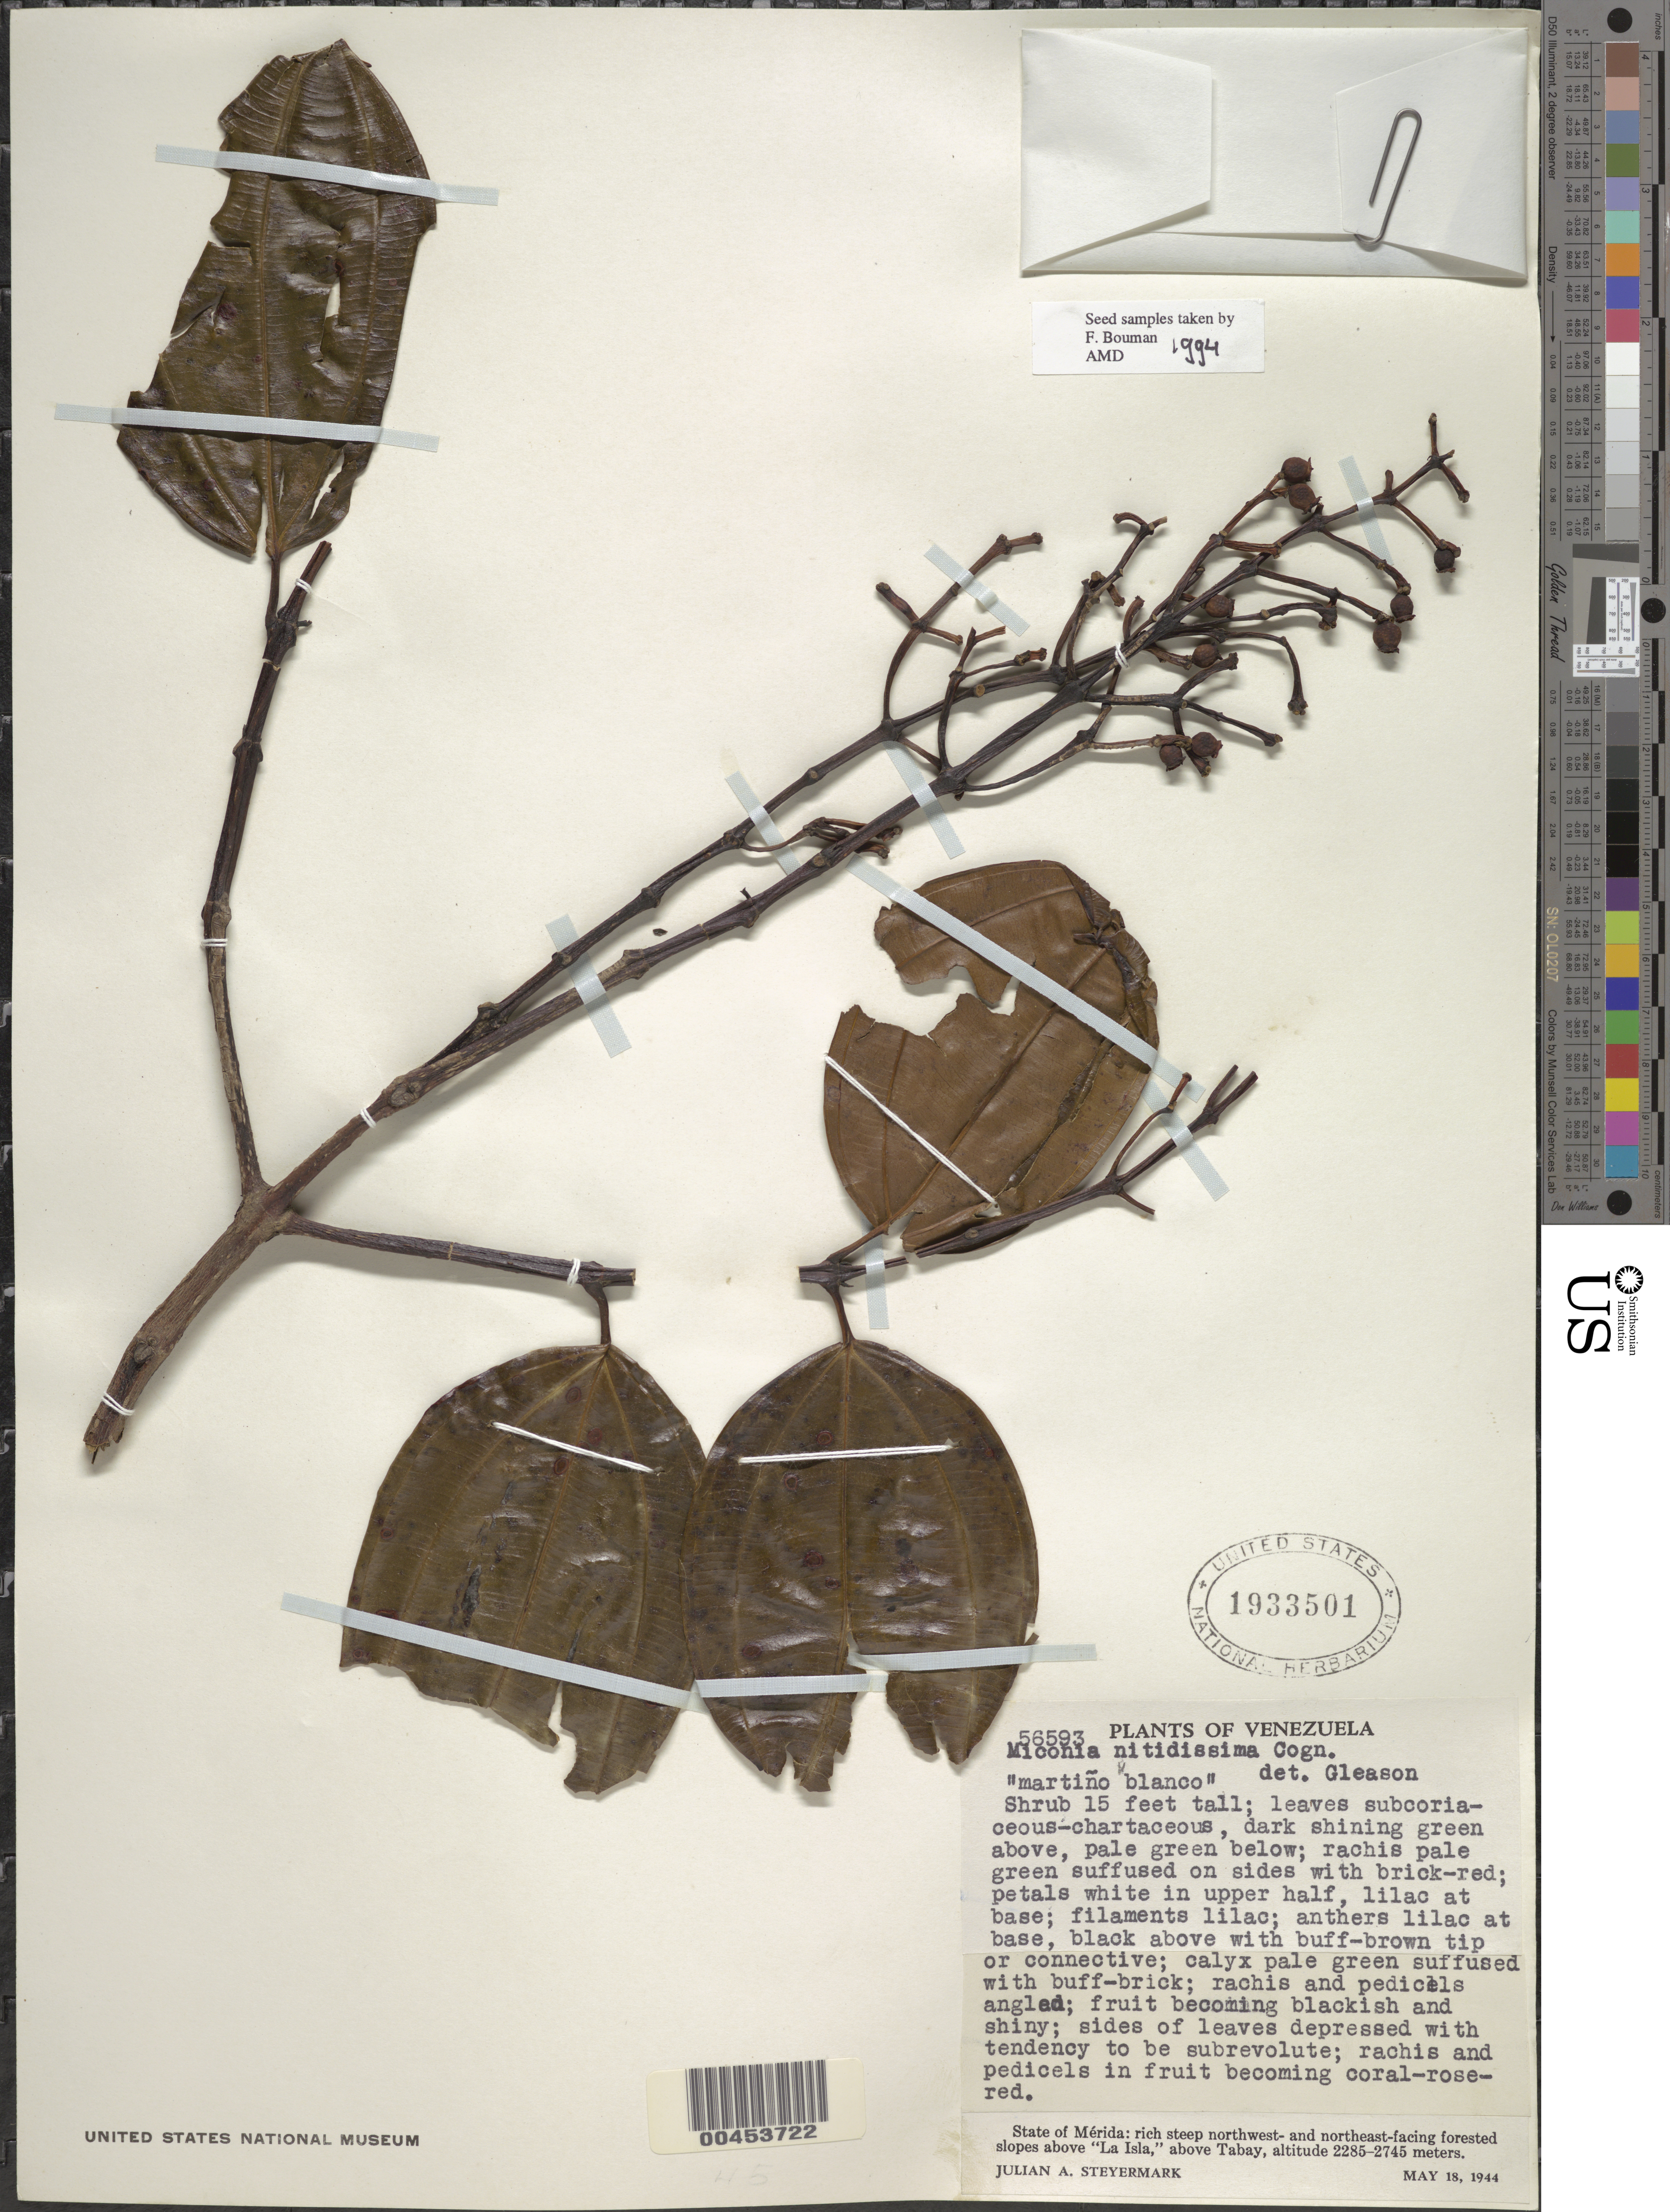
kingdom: Plantae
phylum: Tracheophyta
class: Magnoliopsida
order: Myrtales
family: Melastomataceae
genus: Miconia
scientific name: Miconia nitidissima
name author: Cogn.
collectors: J. Steyermark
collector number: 56593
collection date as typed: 18 May 1944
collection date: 1944-05-18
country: Venezuela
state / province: Mérida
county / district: Libertador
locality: Tabay Tabay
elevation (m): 2285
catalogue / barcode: US 1933501